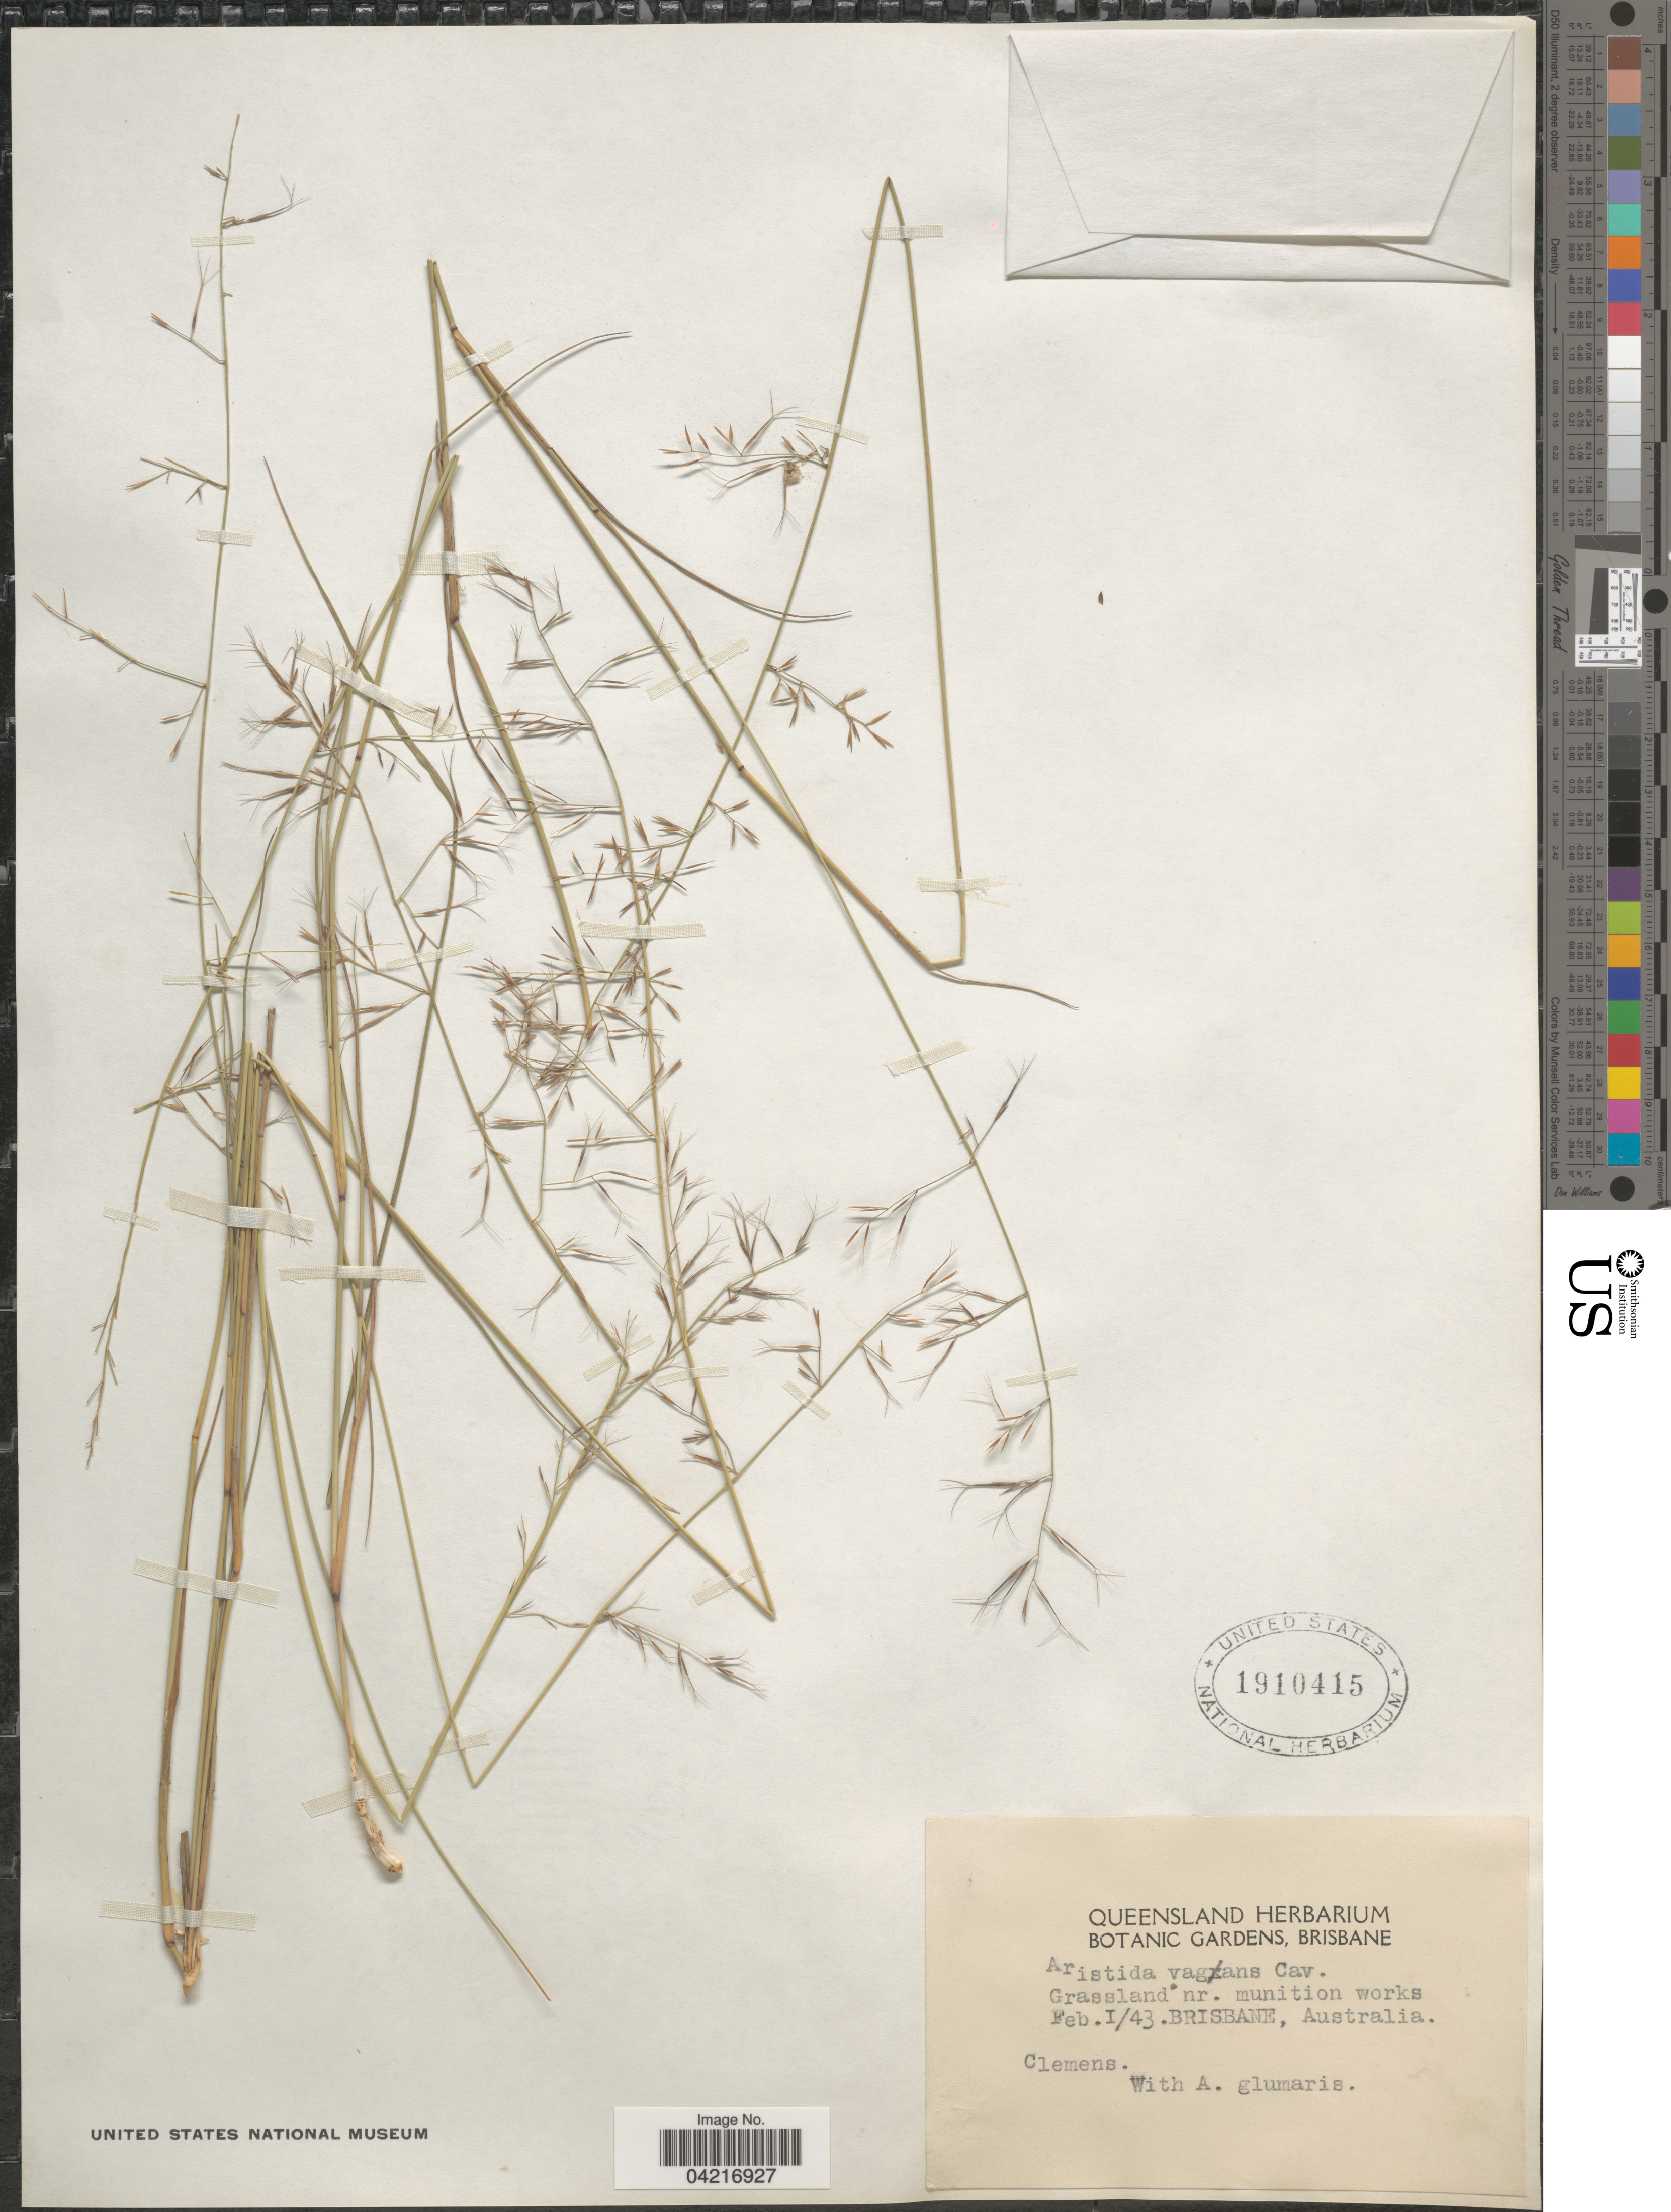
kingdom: Plantae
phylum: Tracheophyta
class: Liliopsida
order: Poales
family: Poaceae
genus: Aristida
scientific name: Aristida vagans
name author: Cav.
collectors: -. Clemens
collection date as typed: Transcribed d/m/y: 1/2/43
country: Australia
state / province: Queensland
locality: Brisbane.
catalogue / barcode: US 1910415